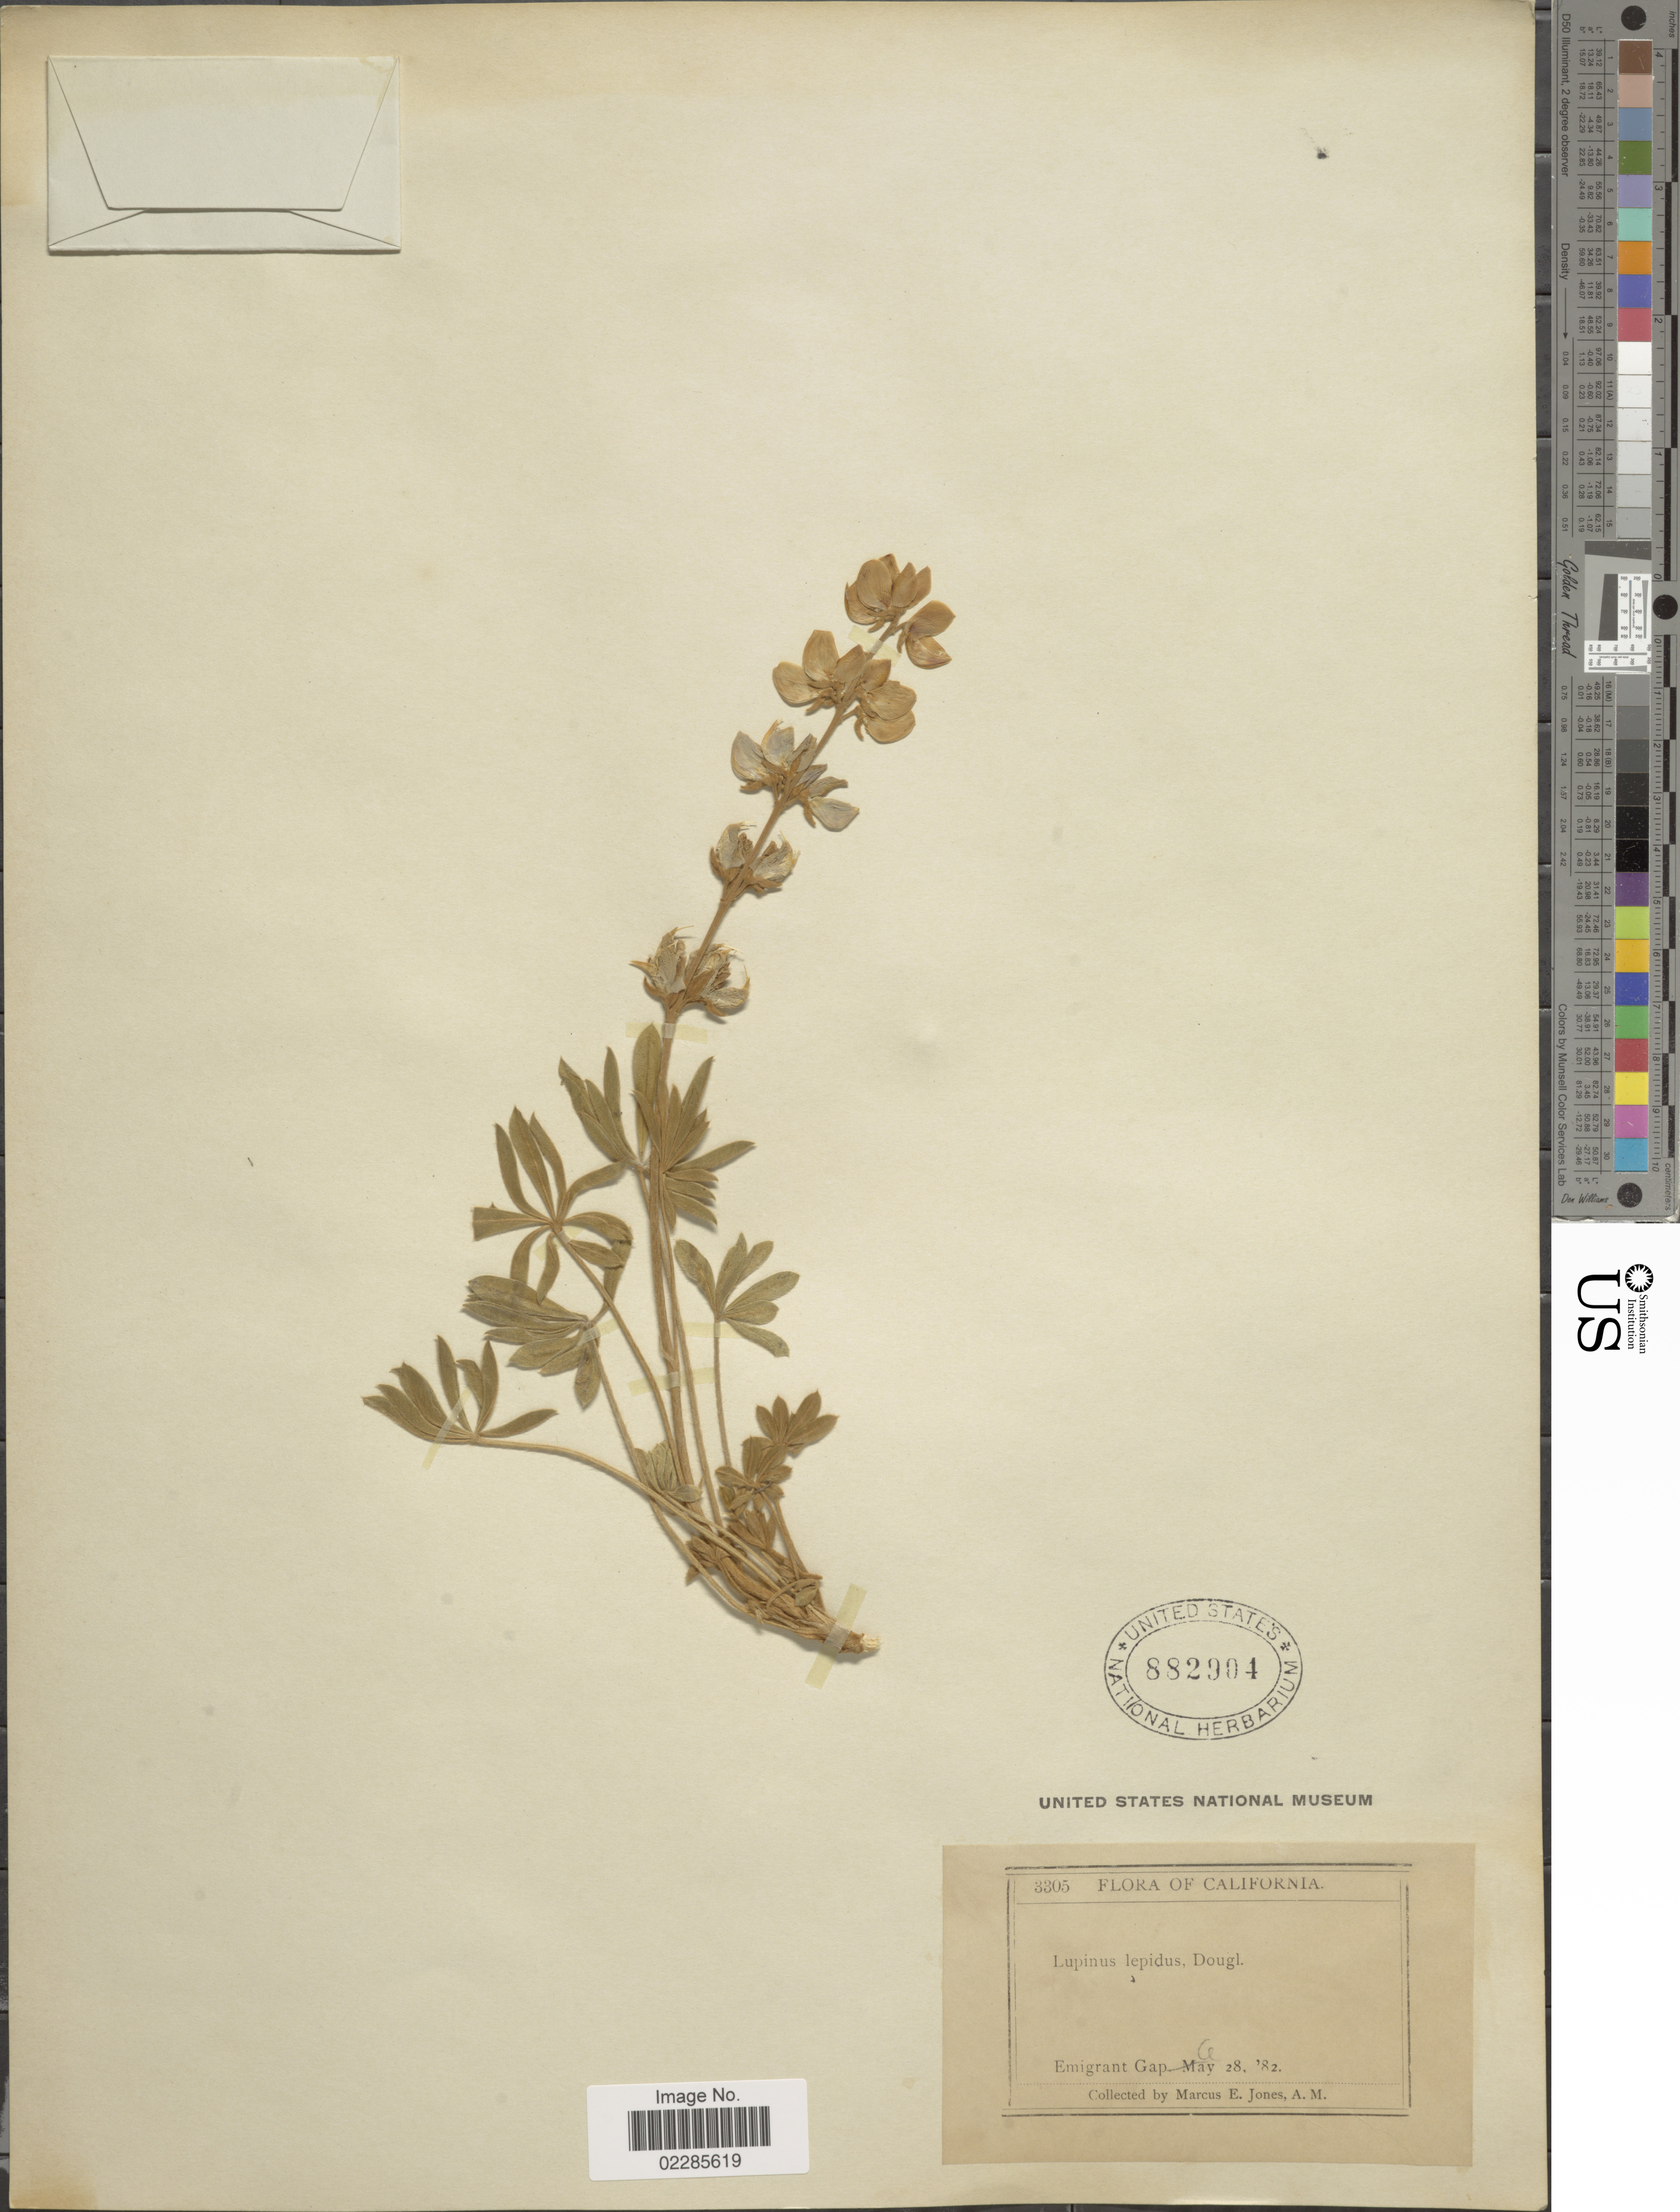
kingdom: Plantae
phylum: Tracheophyta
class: Magnoliopsida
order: Fabales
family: Fabaceae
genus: Lupinus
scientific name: Lupinus lepidus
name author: Douglas ex Lindl.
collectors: M. E. Jones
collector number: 3305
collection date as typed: Transcribed d/m/y: 28/5/82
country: United States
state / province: California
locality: Emigrant Gap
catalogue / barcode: US 882904